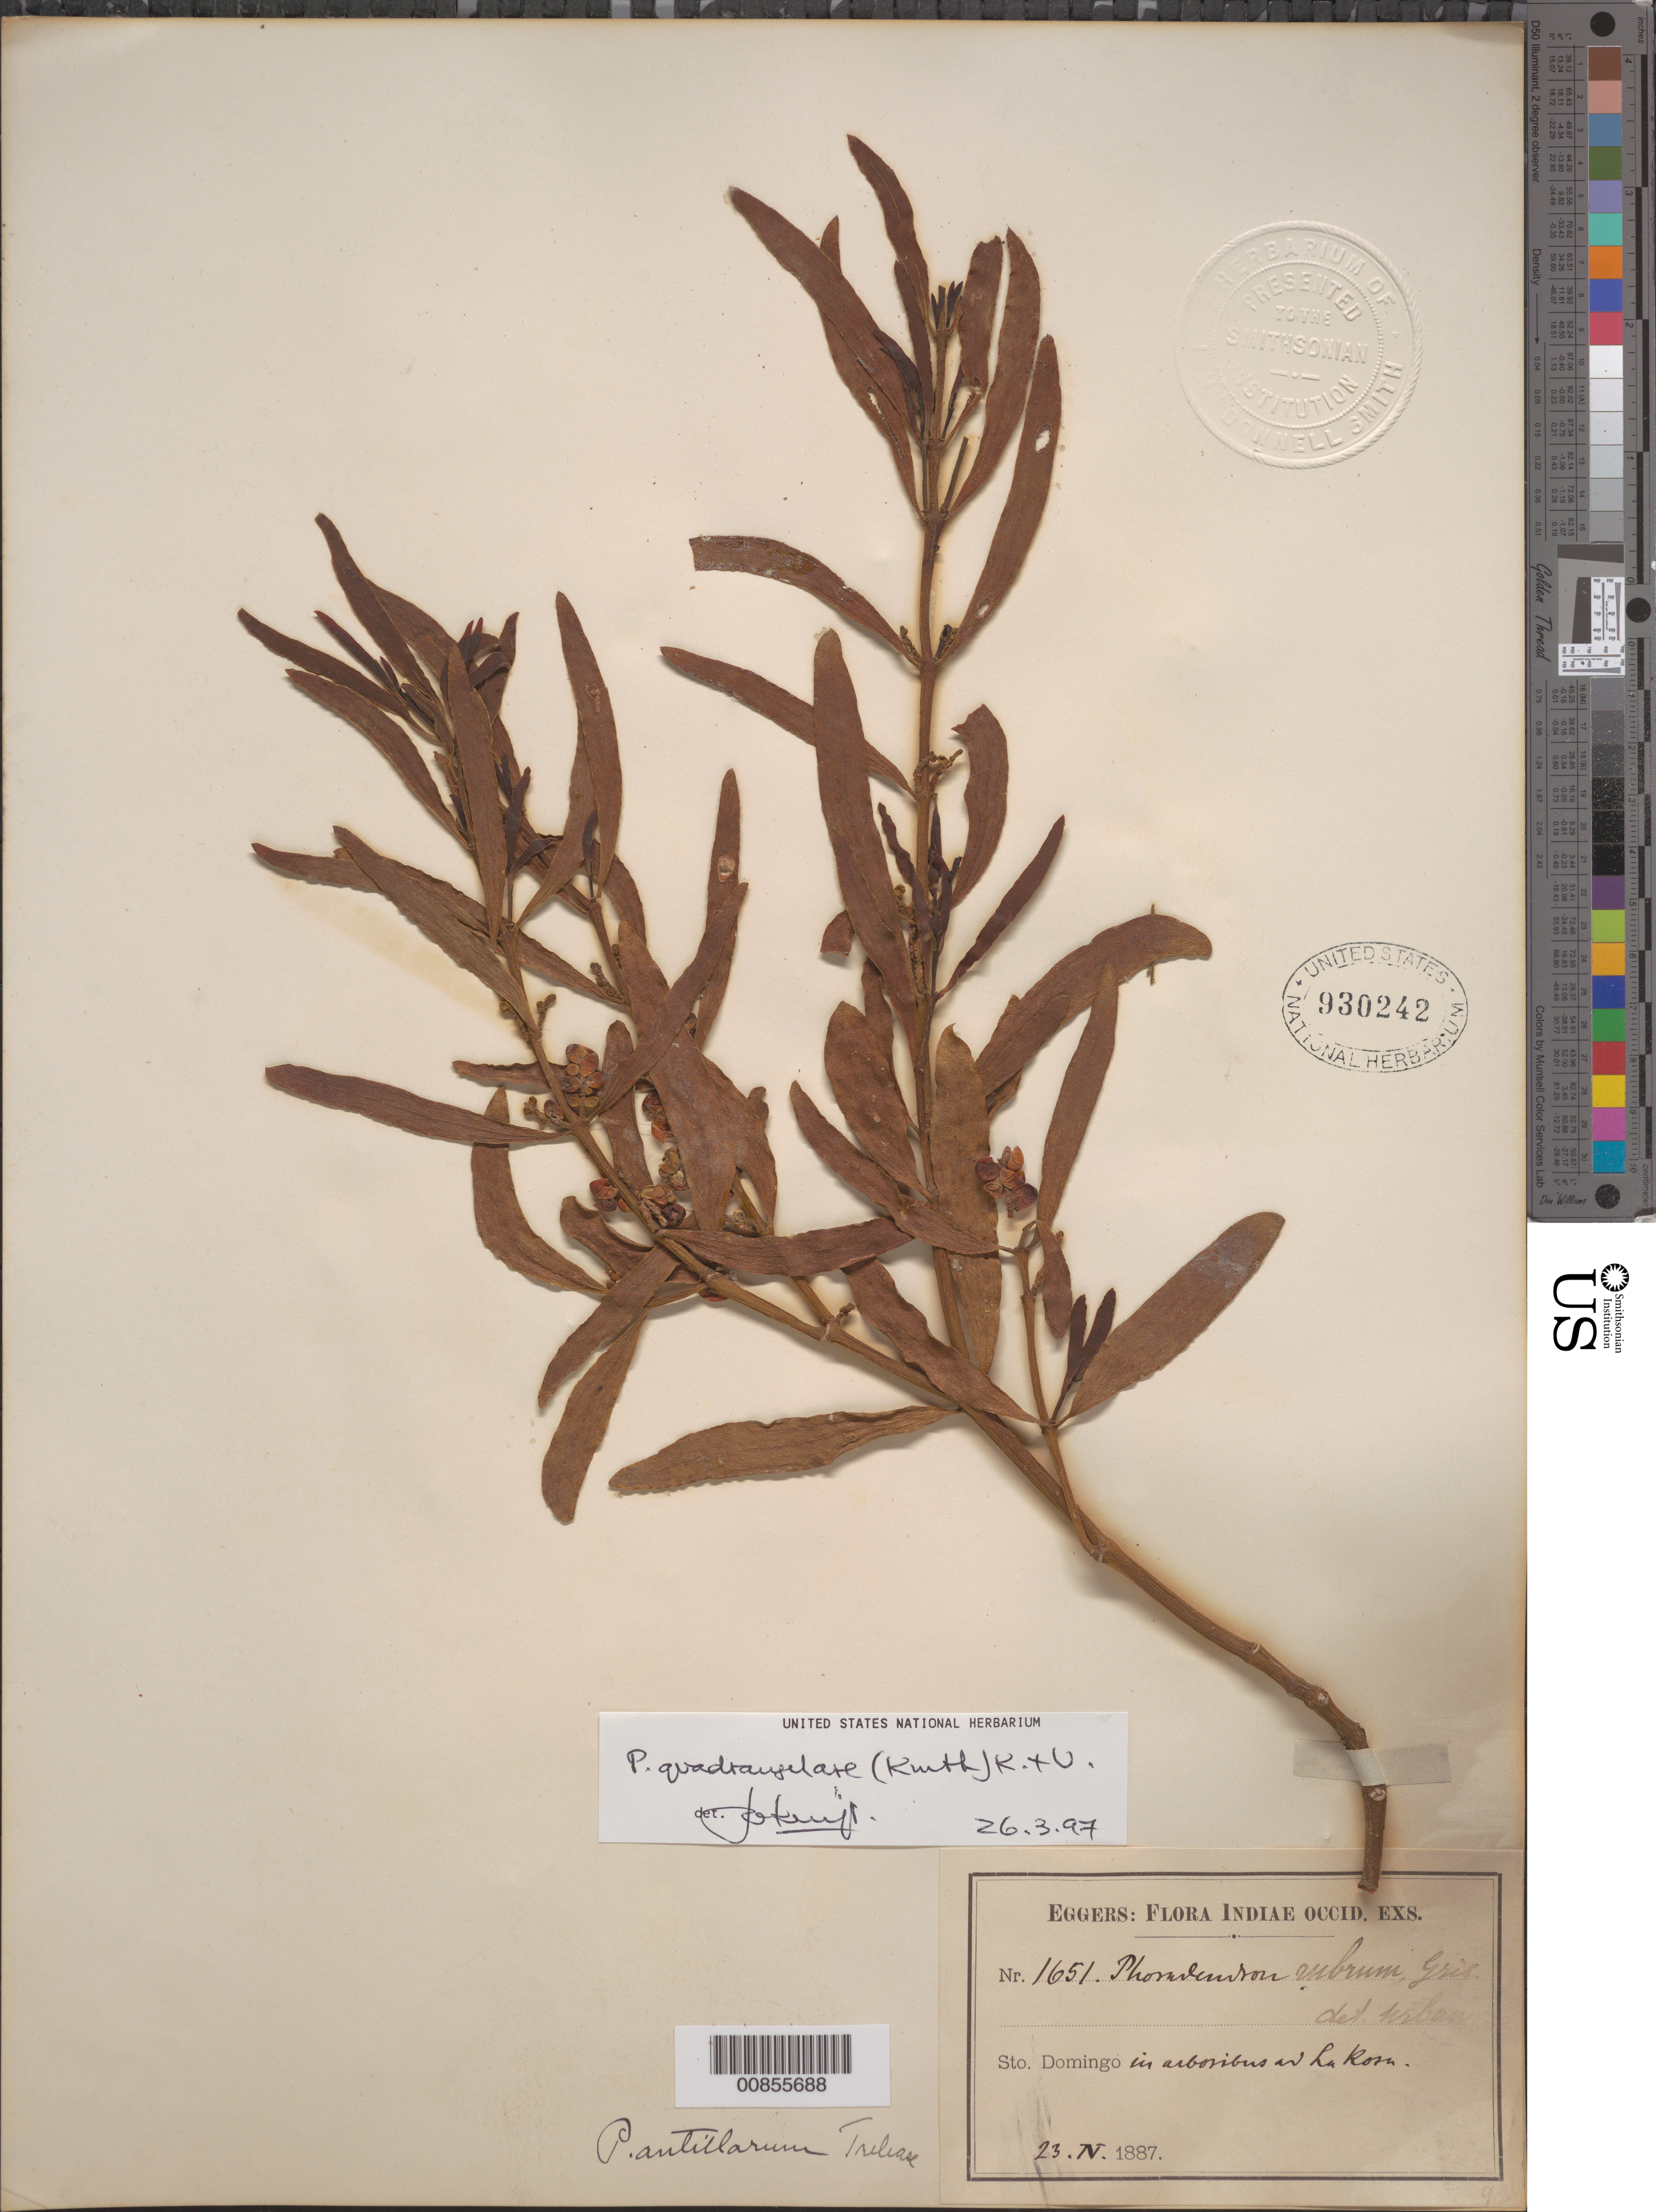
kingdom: Plantae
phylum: Tracheophyta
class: Magnoliopsida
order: Santalales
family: Viscaceae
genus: Phoradendron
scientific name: Phoradendron quadrangulare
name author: (Kunth) Griseb.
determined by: Kuijt, Job, (CANADA)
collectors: H. F. A. von Eggers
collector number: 1651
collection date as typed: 23 Apr 1887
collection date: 1887-04-23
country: Dominican Republic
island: Hispaniola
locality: Ad La Rosa.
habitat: In arboribus.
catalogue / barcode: US 930242